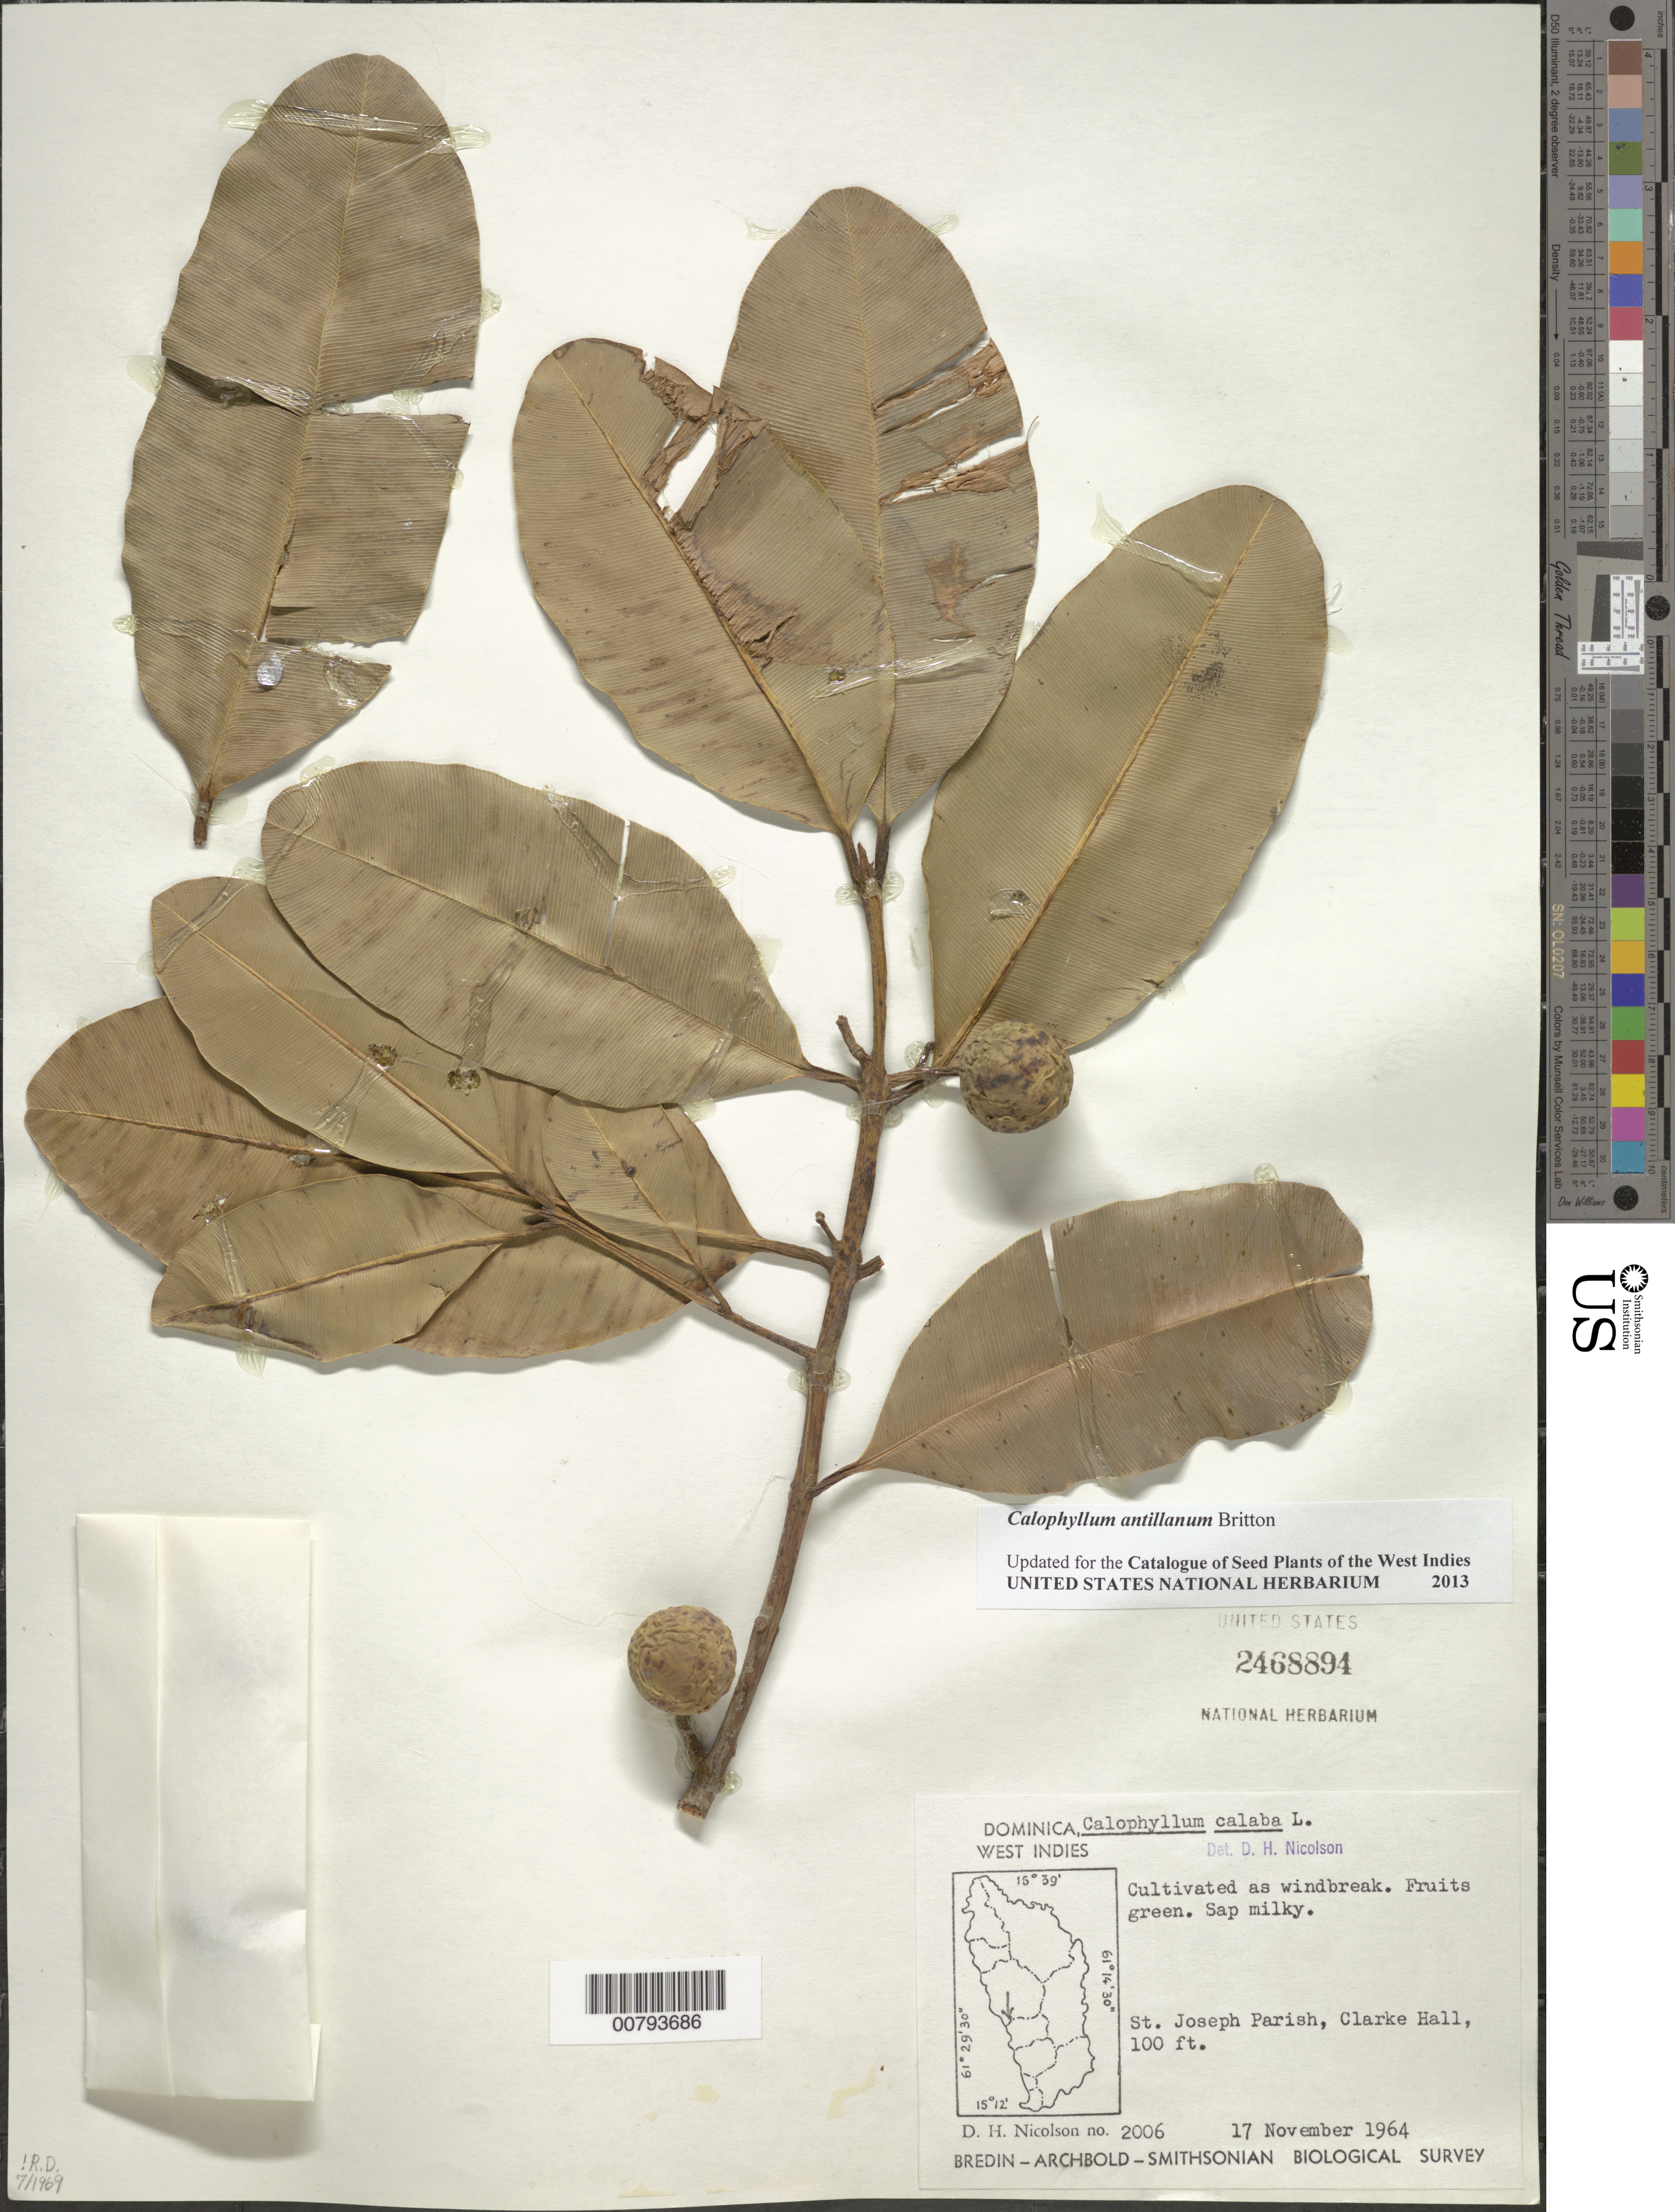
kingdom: Plantae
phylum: Tracheophyta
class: Magnoliopsida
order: Malpighiales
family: Calophyllaceae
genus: Calophyllum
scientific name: Calophyllum antillanum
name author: Britton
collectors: D. H. Nicolson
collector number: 2006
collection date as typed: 17 Nov 1964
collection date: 1964-11-17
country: Dominica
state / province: St. Joseph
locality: Clarke Hall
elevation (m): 30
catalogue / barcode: US 2468894